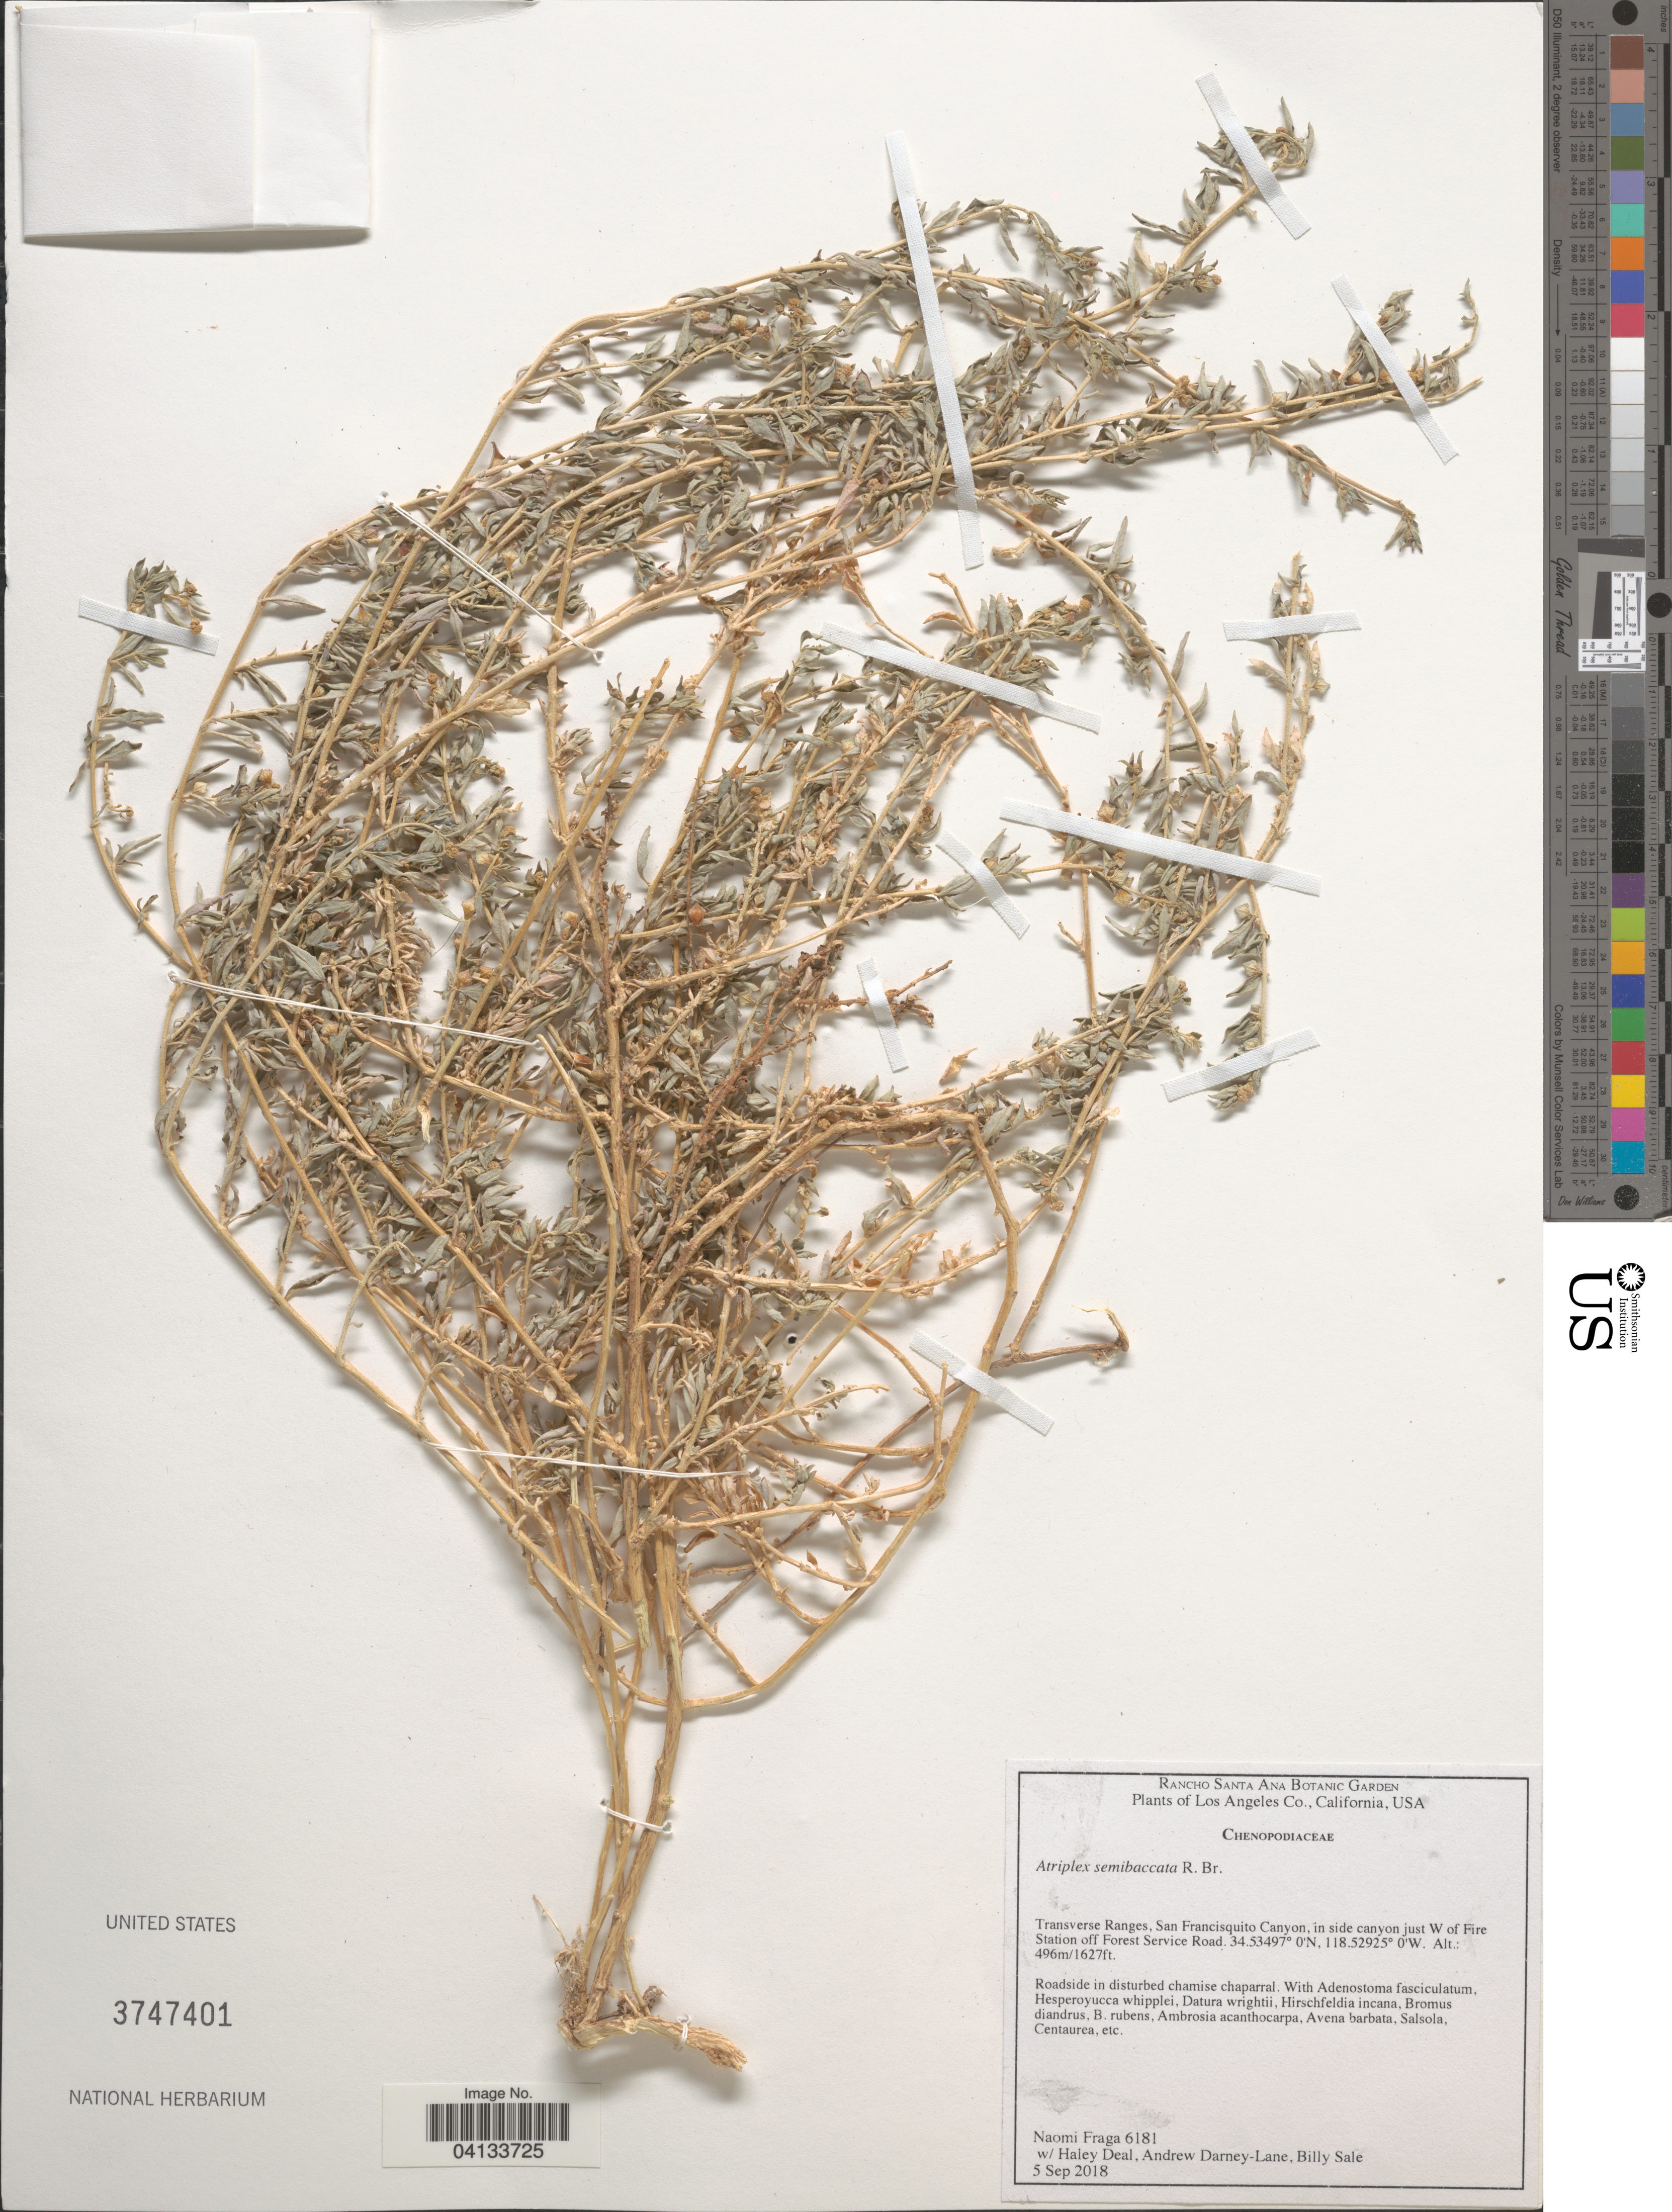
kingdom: Plantae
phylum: Tracheophyta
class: Magnoliopsida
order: Caryophyllales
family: Amaranthaceae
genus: Atriplex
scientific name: Atriplex semibaccata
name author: R. Br.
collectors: N. Fraga, H. Deal, A. Darney-Lane & B. Sale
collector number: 6181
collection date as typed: Transcribed d/m/y: 5/9/2018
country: United States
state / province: California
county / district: Los Angeles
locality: Los Angeles Co. Transverse Ranges, San Francisquito Canyon, in side canyon just W of Fire Station off Forest Service Road.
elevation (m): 496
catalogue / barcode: US 3747401